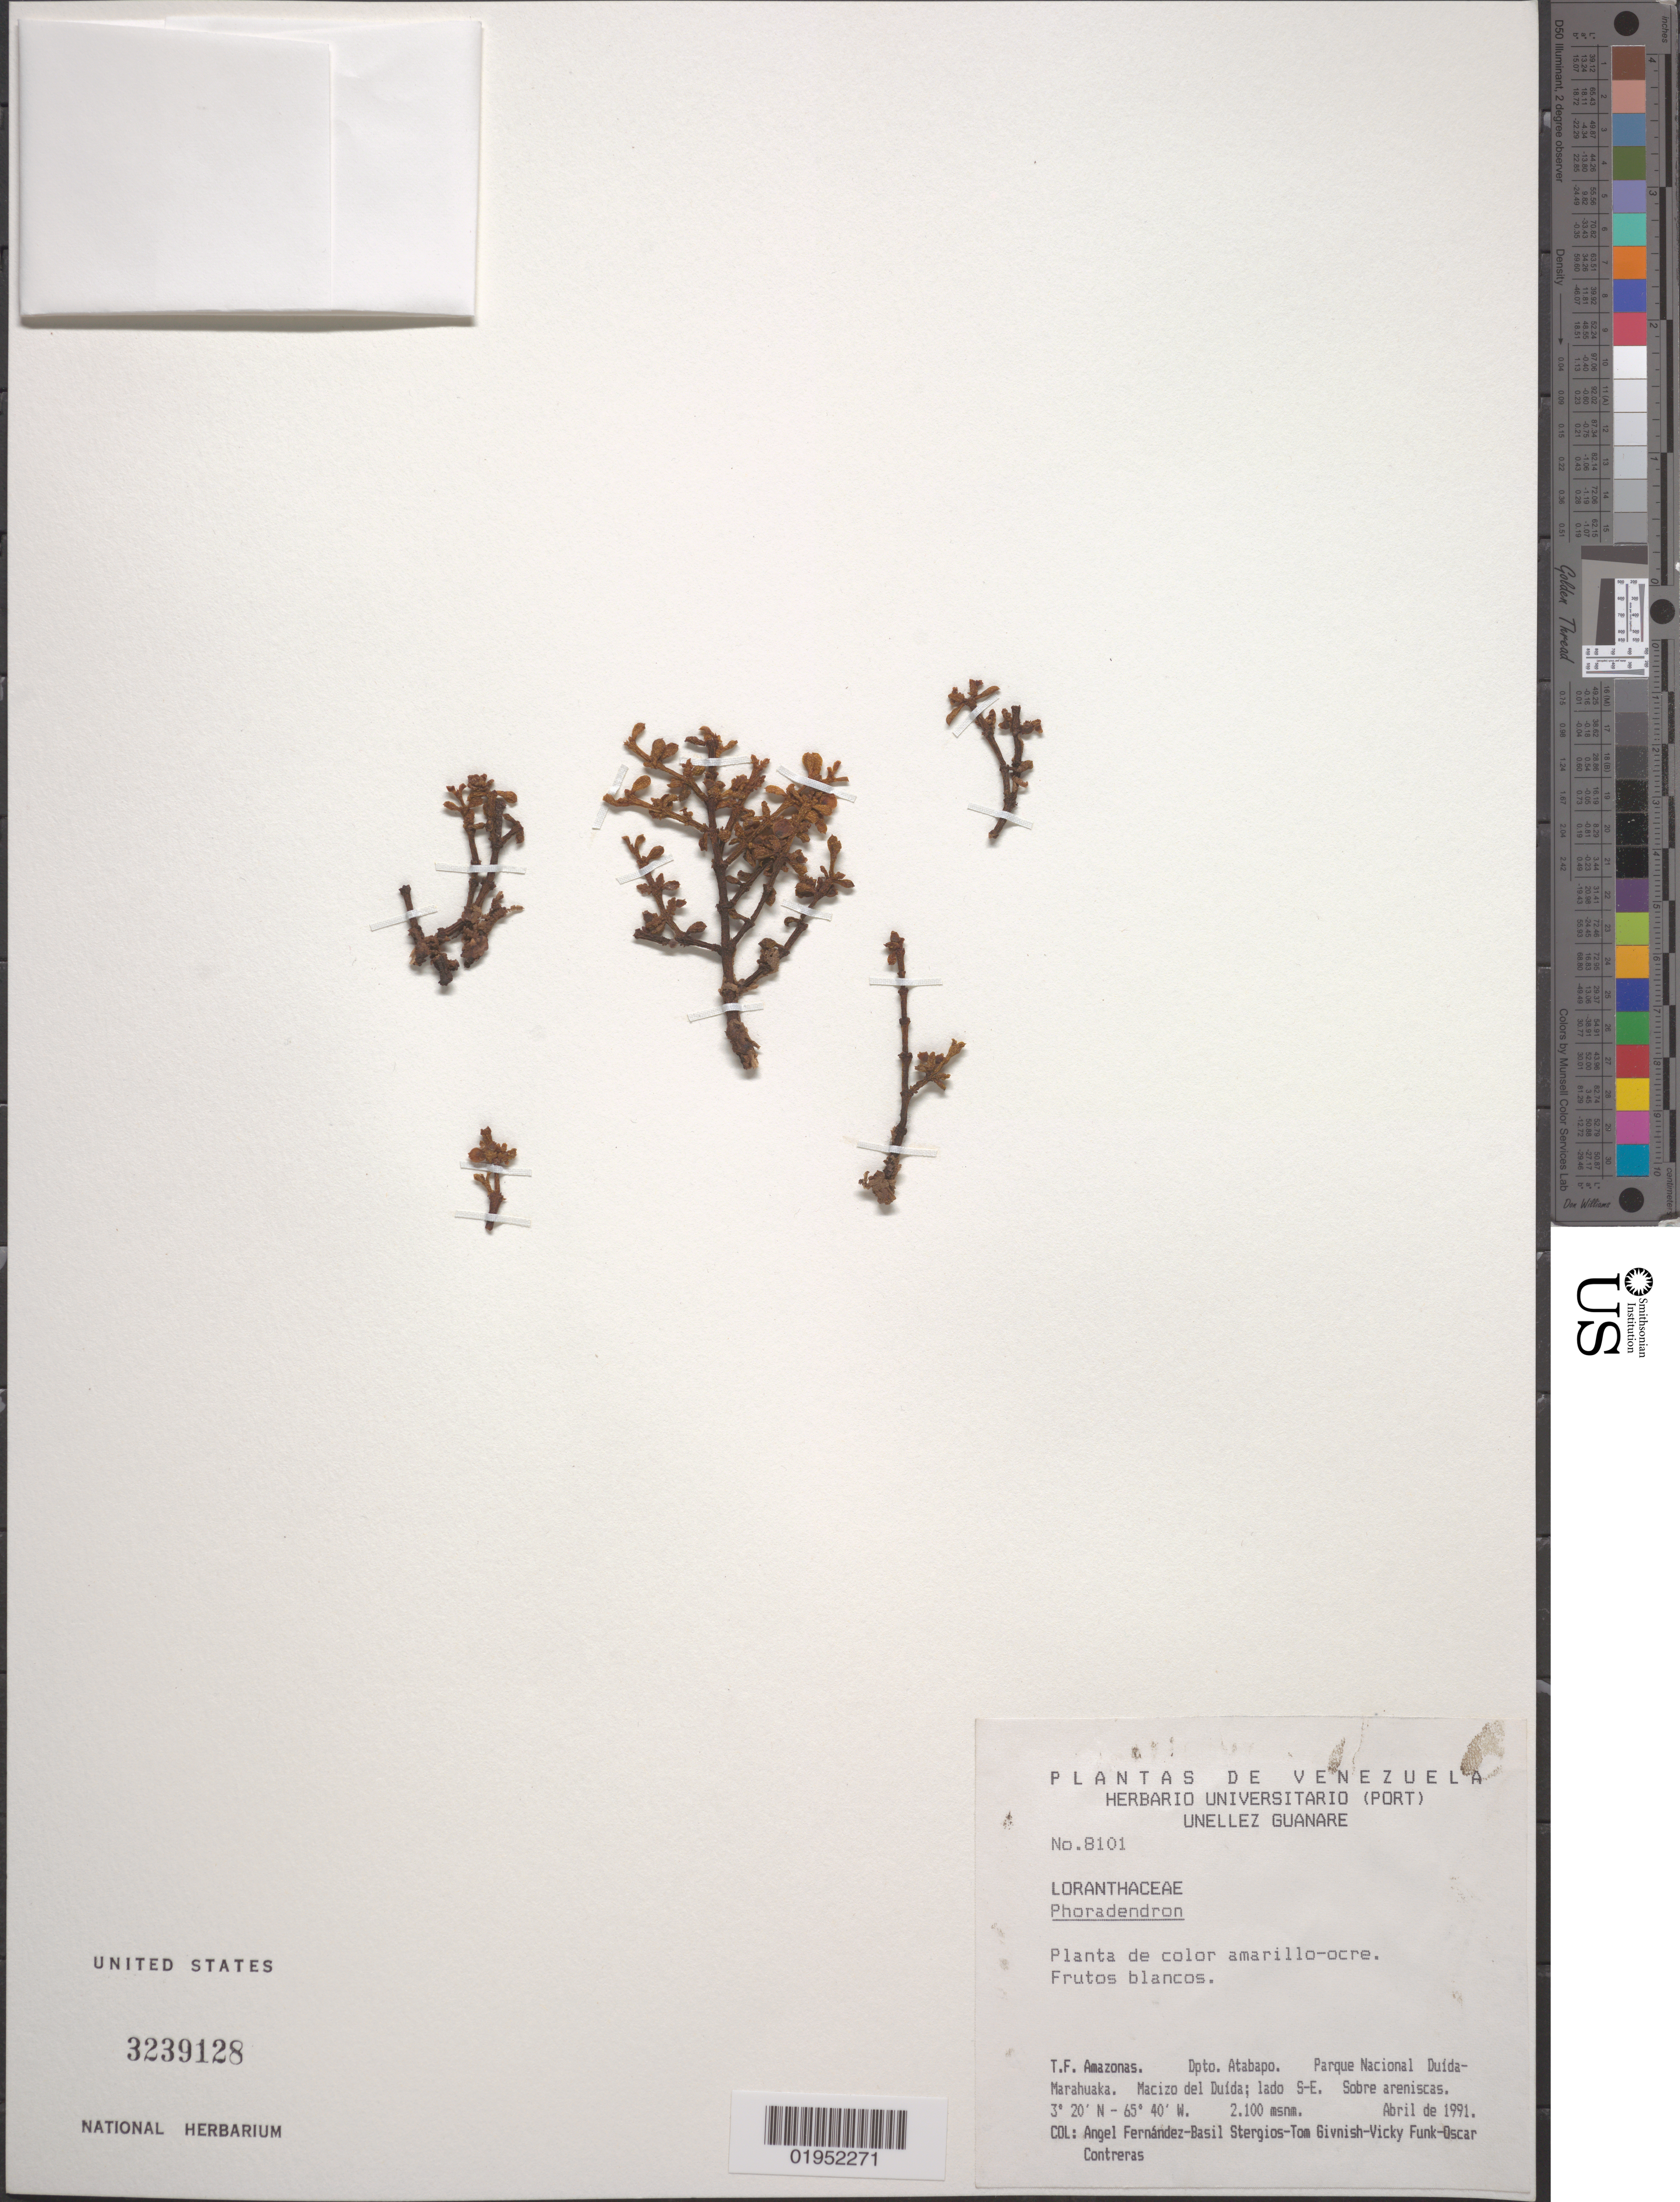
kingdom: Plantae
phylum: Tracheophyta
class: Magnoliopsida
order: Santalales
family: Viscaceae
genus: Phoradendron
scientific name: Phoradendron sp.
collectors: A. Fernández, B. G. Stergios, T. J. Givnish, V. Funk & O. Contreras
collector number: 8101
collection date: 1991-04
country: Venezuela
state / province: Amazonas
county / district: Atabapo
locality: Parque Nacional Duída-Marahuaka, Macizo del Duída, lado SE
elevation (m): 2100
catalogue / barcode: US 3239128